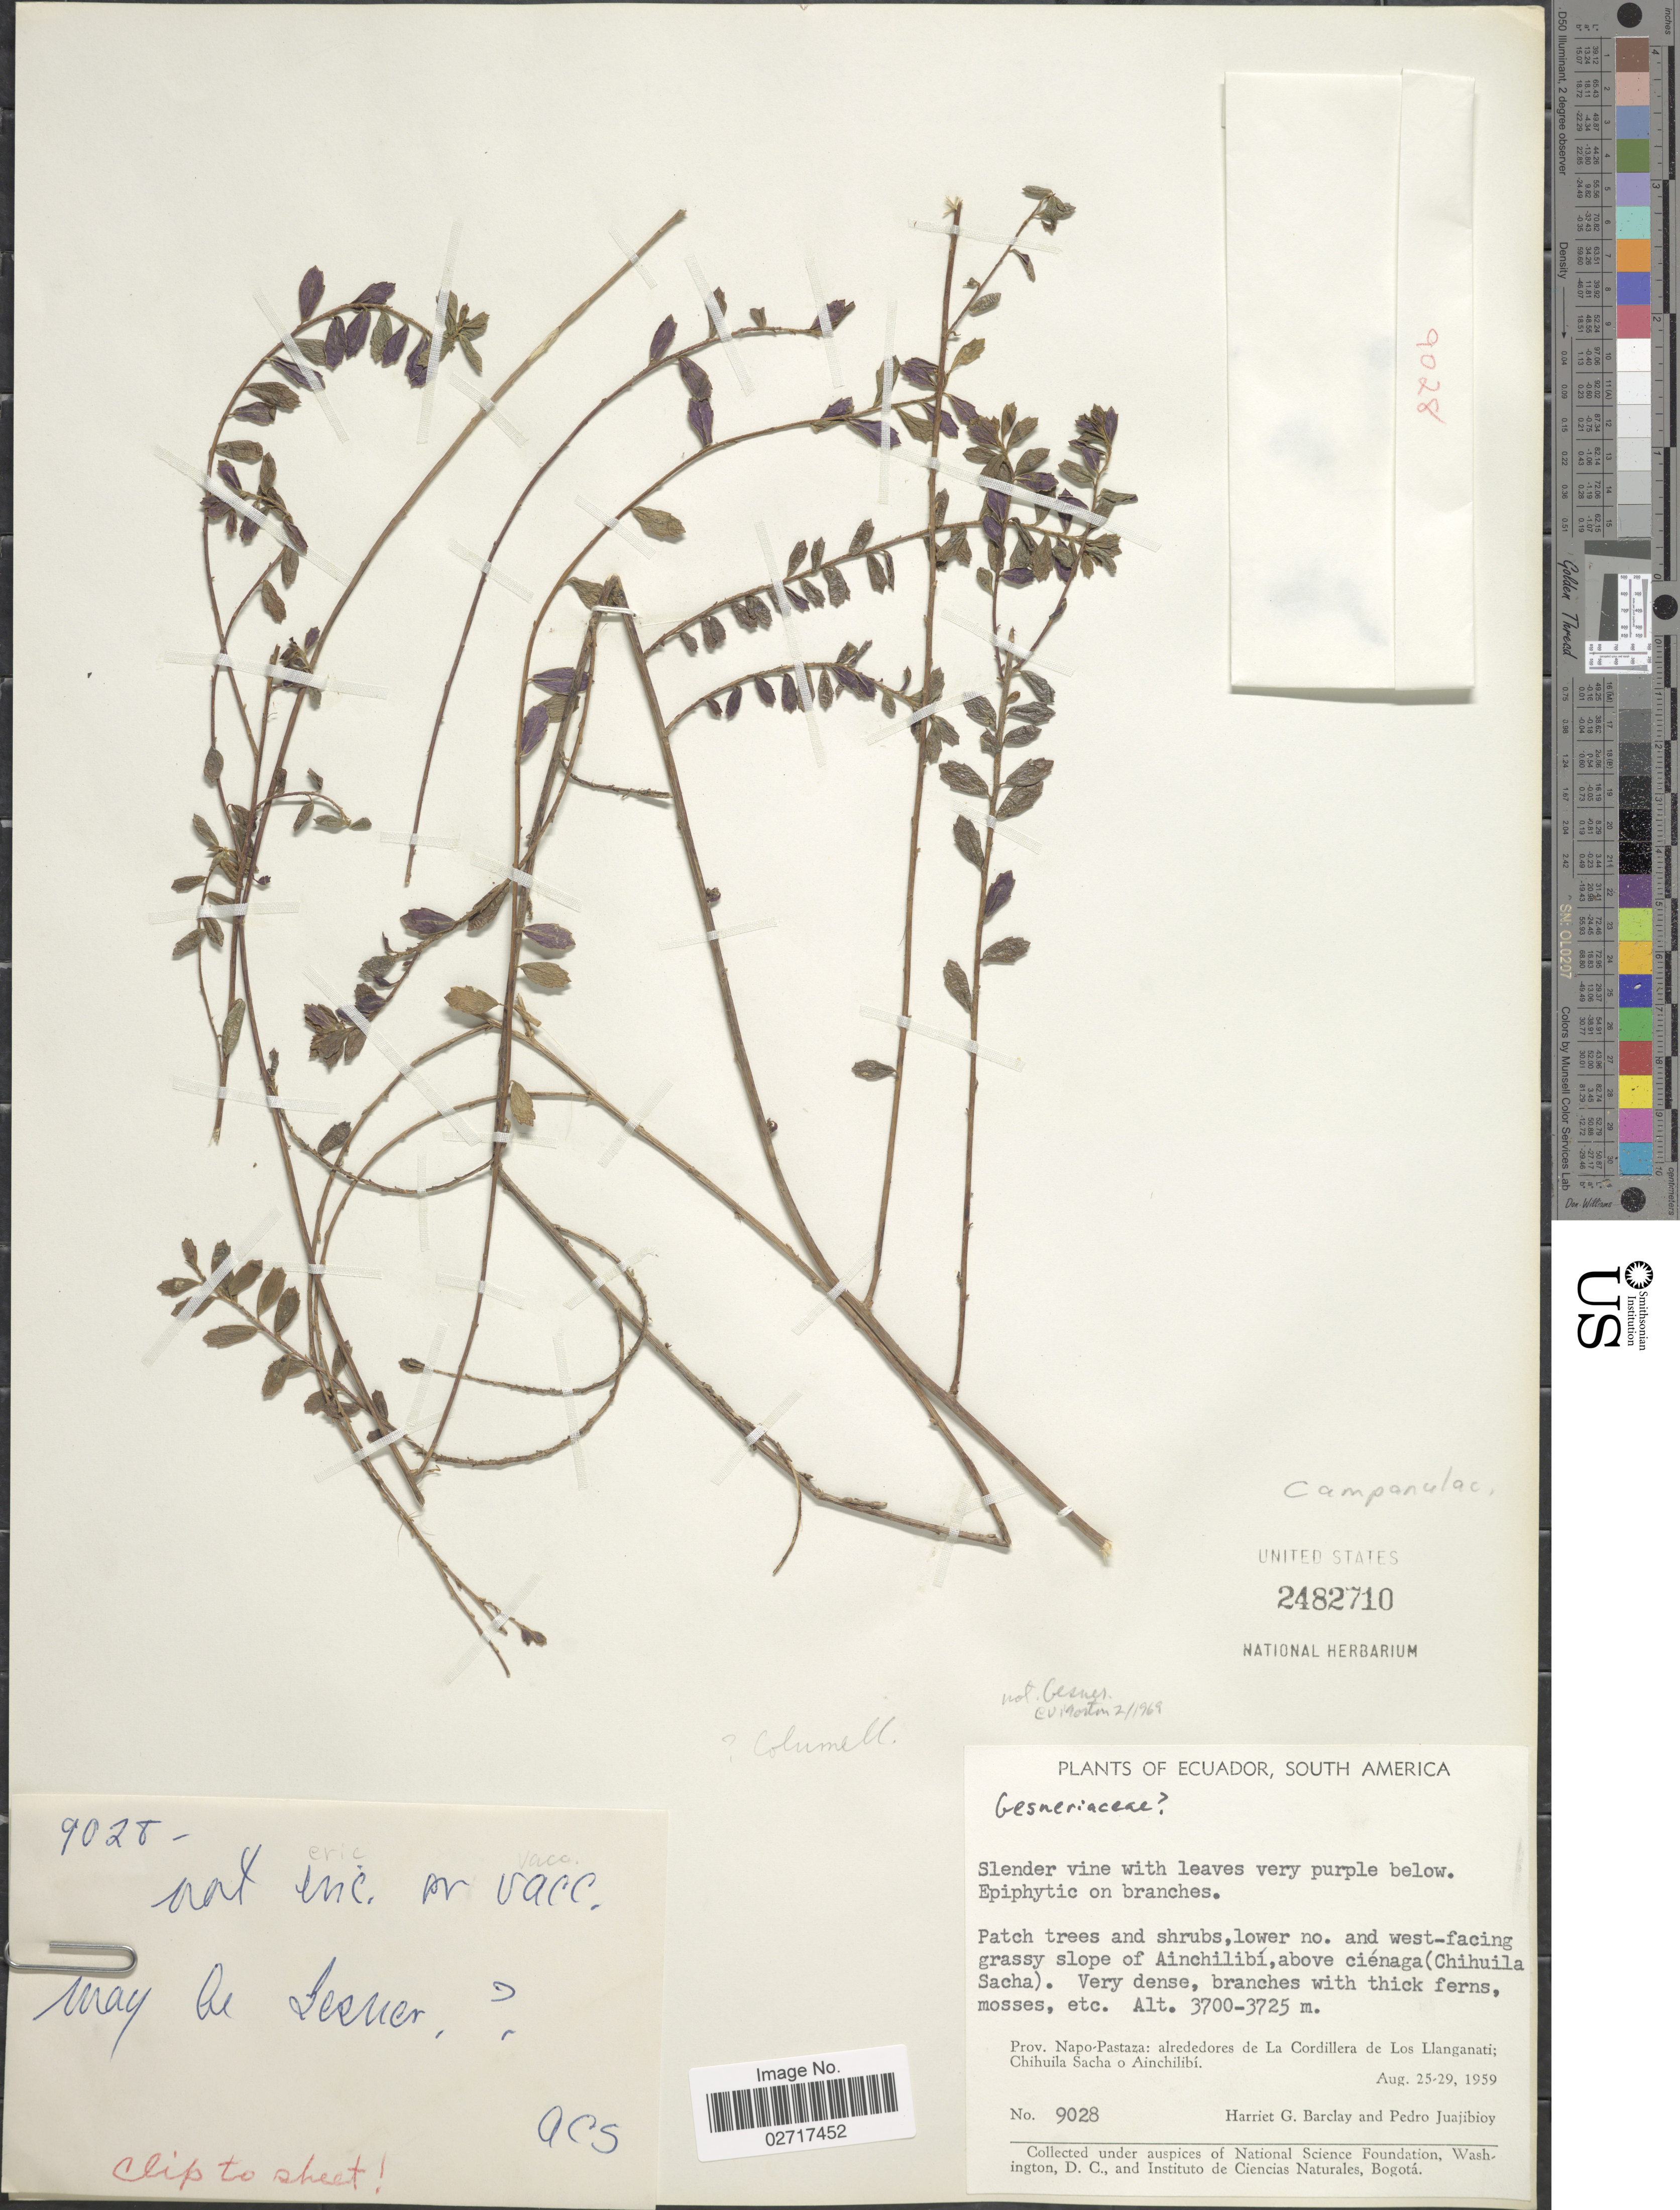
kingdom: Plantae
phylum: Tracheophyta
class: Magnoliopsida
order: Asterales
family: Campanulaceae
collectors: H. G. Barclay & P. Juajibioy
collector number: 9028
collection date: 1959-08-25/1959-08-29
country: Ecuador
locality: Prov. Napo-Pastaza: alrededores de La Cordillera de Los Llanganati; Chihuila Sacha o Ainchilibí.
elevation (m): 3700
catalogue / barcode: US 2482710